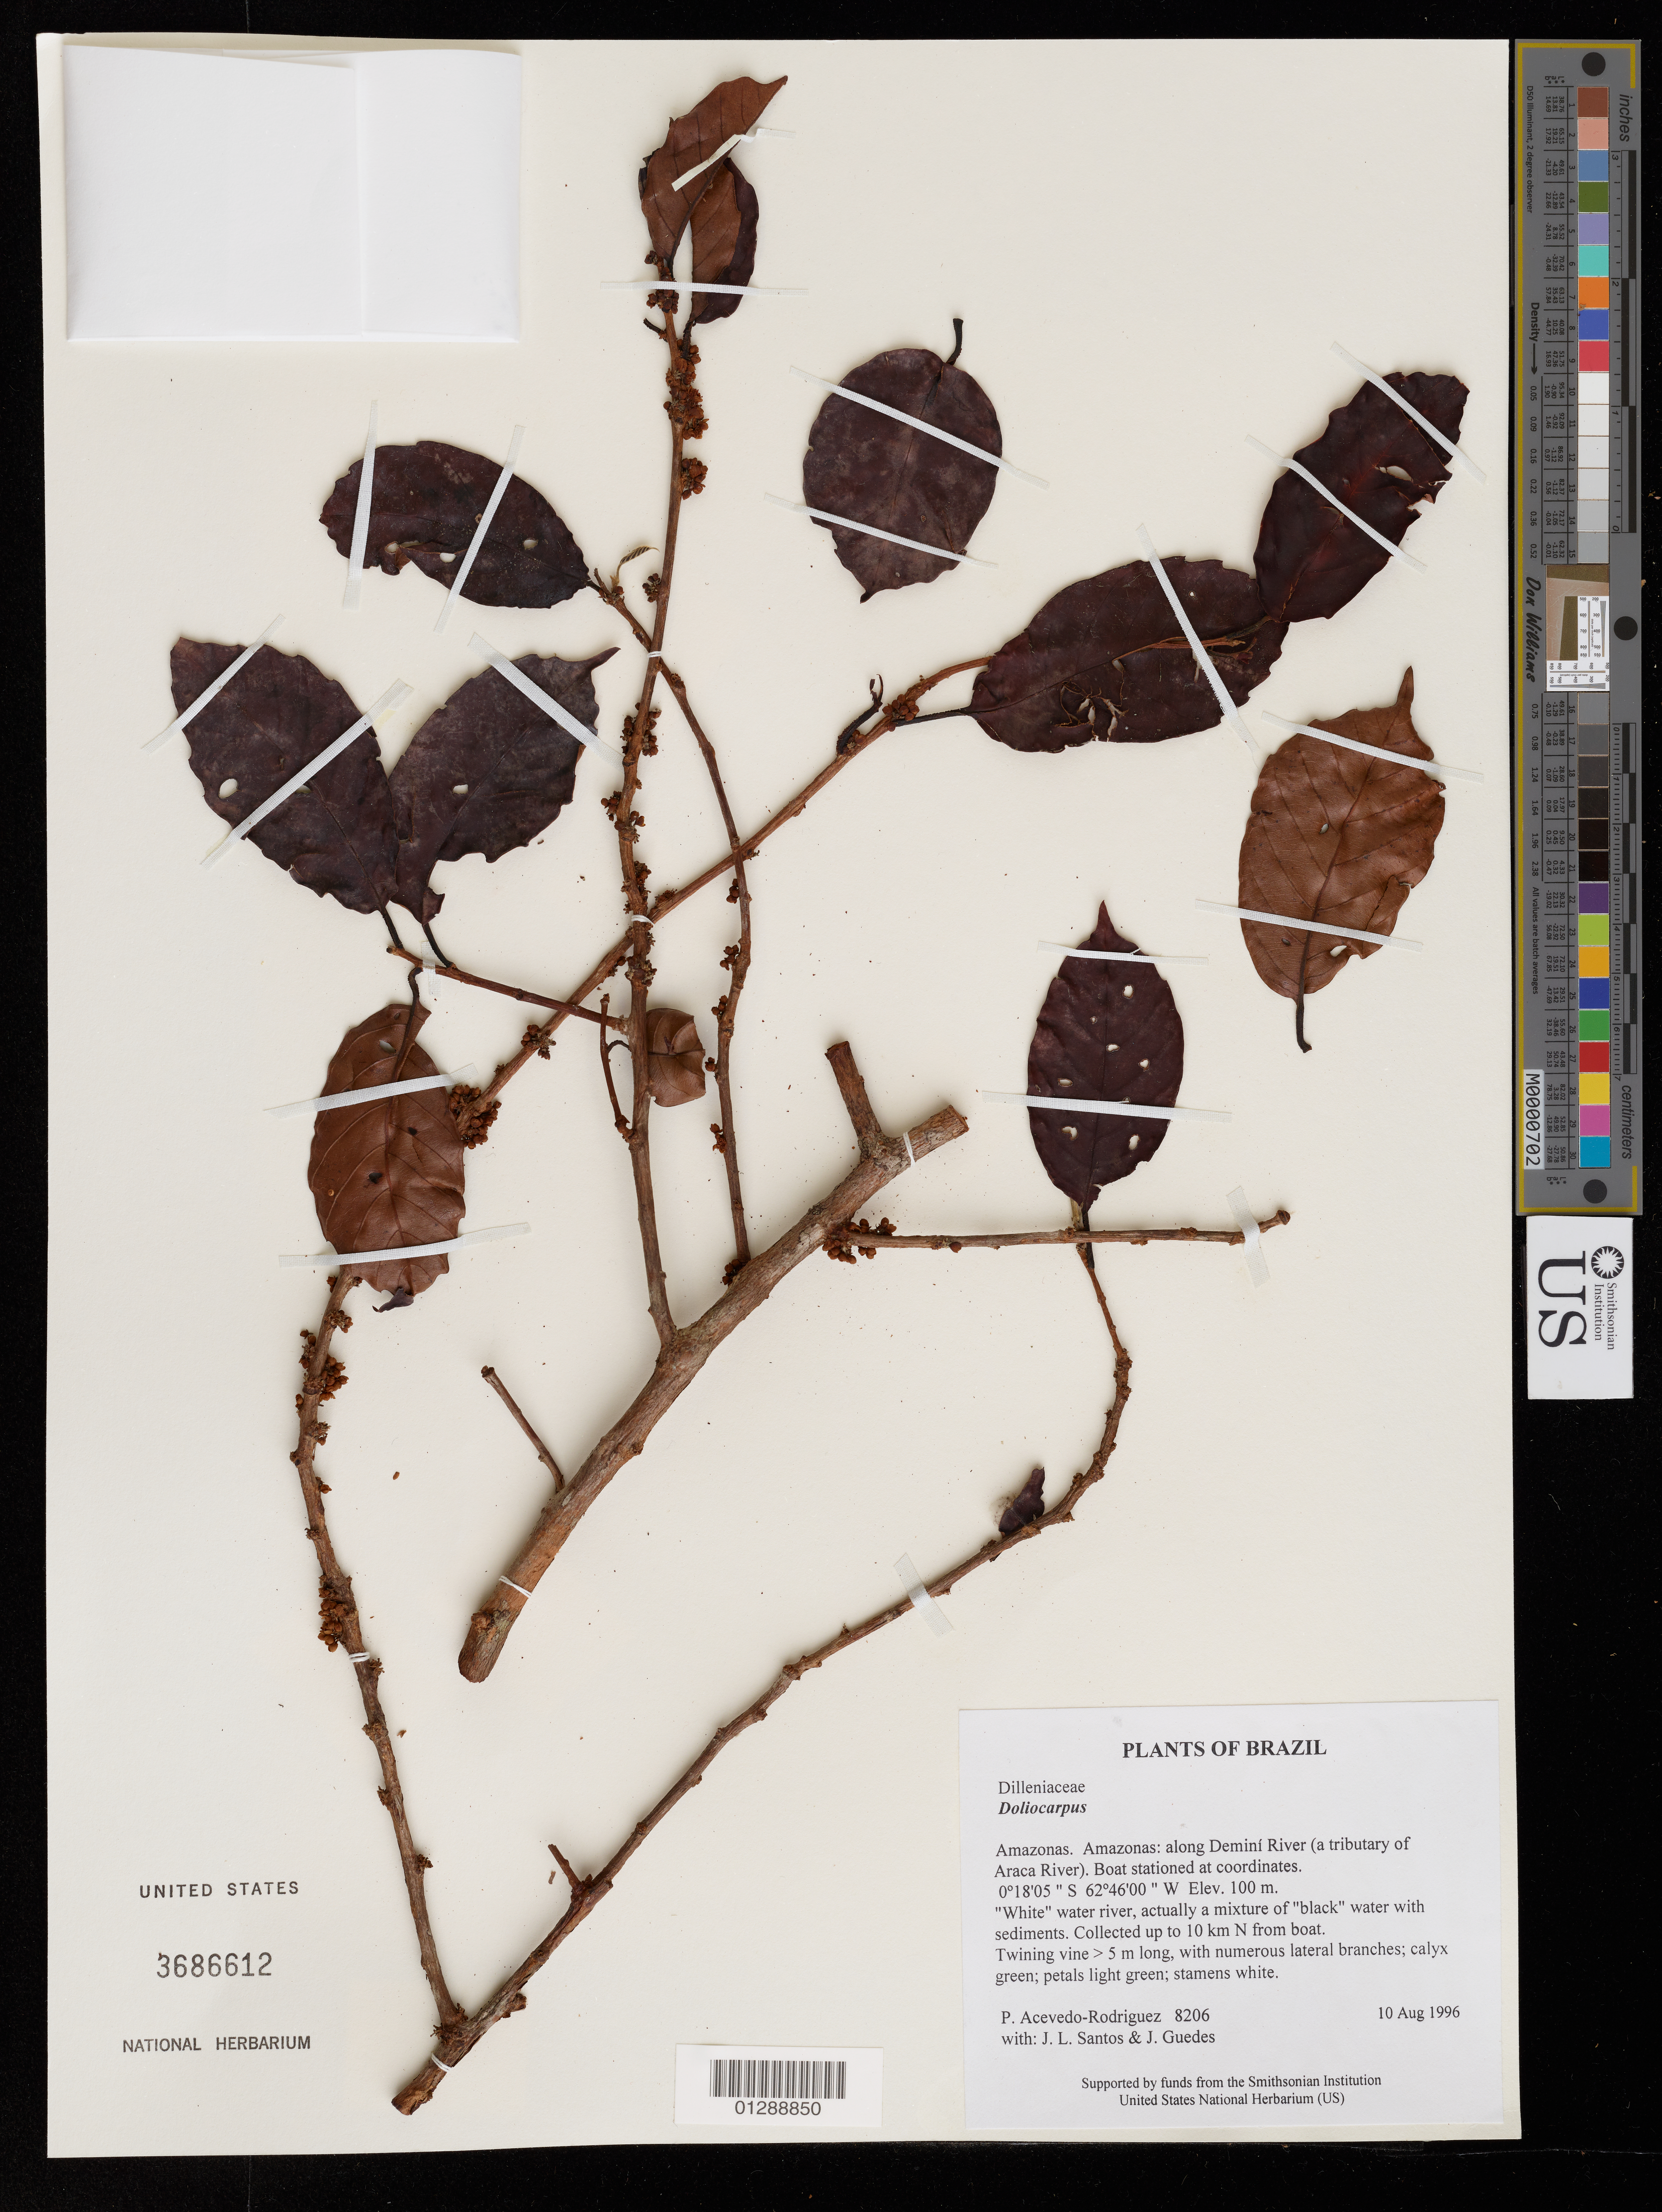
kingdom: Plantae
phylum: Tracheophyta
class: Magnoliopsida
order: Dilleniales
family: Dilleniaceae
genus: Doliocarpus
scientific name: Doliocarpus brevipedicellatus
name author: Garcke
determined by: Victor Longhi Monzoli, João, (BRAZIL)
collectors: P. Acevedo-Rodr., J. L. Santos & J. Guedes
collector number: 8206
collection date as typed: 10 Aug 1996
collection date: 1996-08-10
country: Brazil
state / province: Amazonas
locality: Amazonas: along Deminí River (a tributary of Araca River). Boat stationed at coordinates.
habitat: "White" water river, actually a mixture of "black" water with sediments. Collected up to 10 km N from boat.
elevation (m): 100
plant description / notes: K, MO, NY, P, US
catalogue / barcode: US 3686612